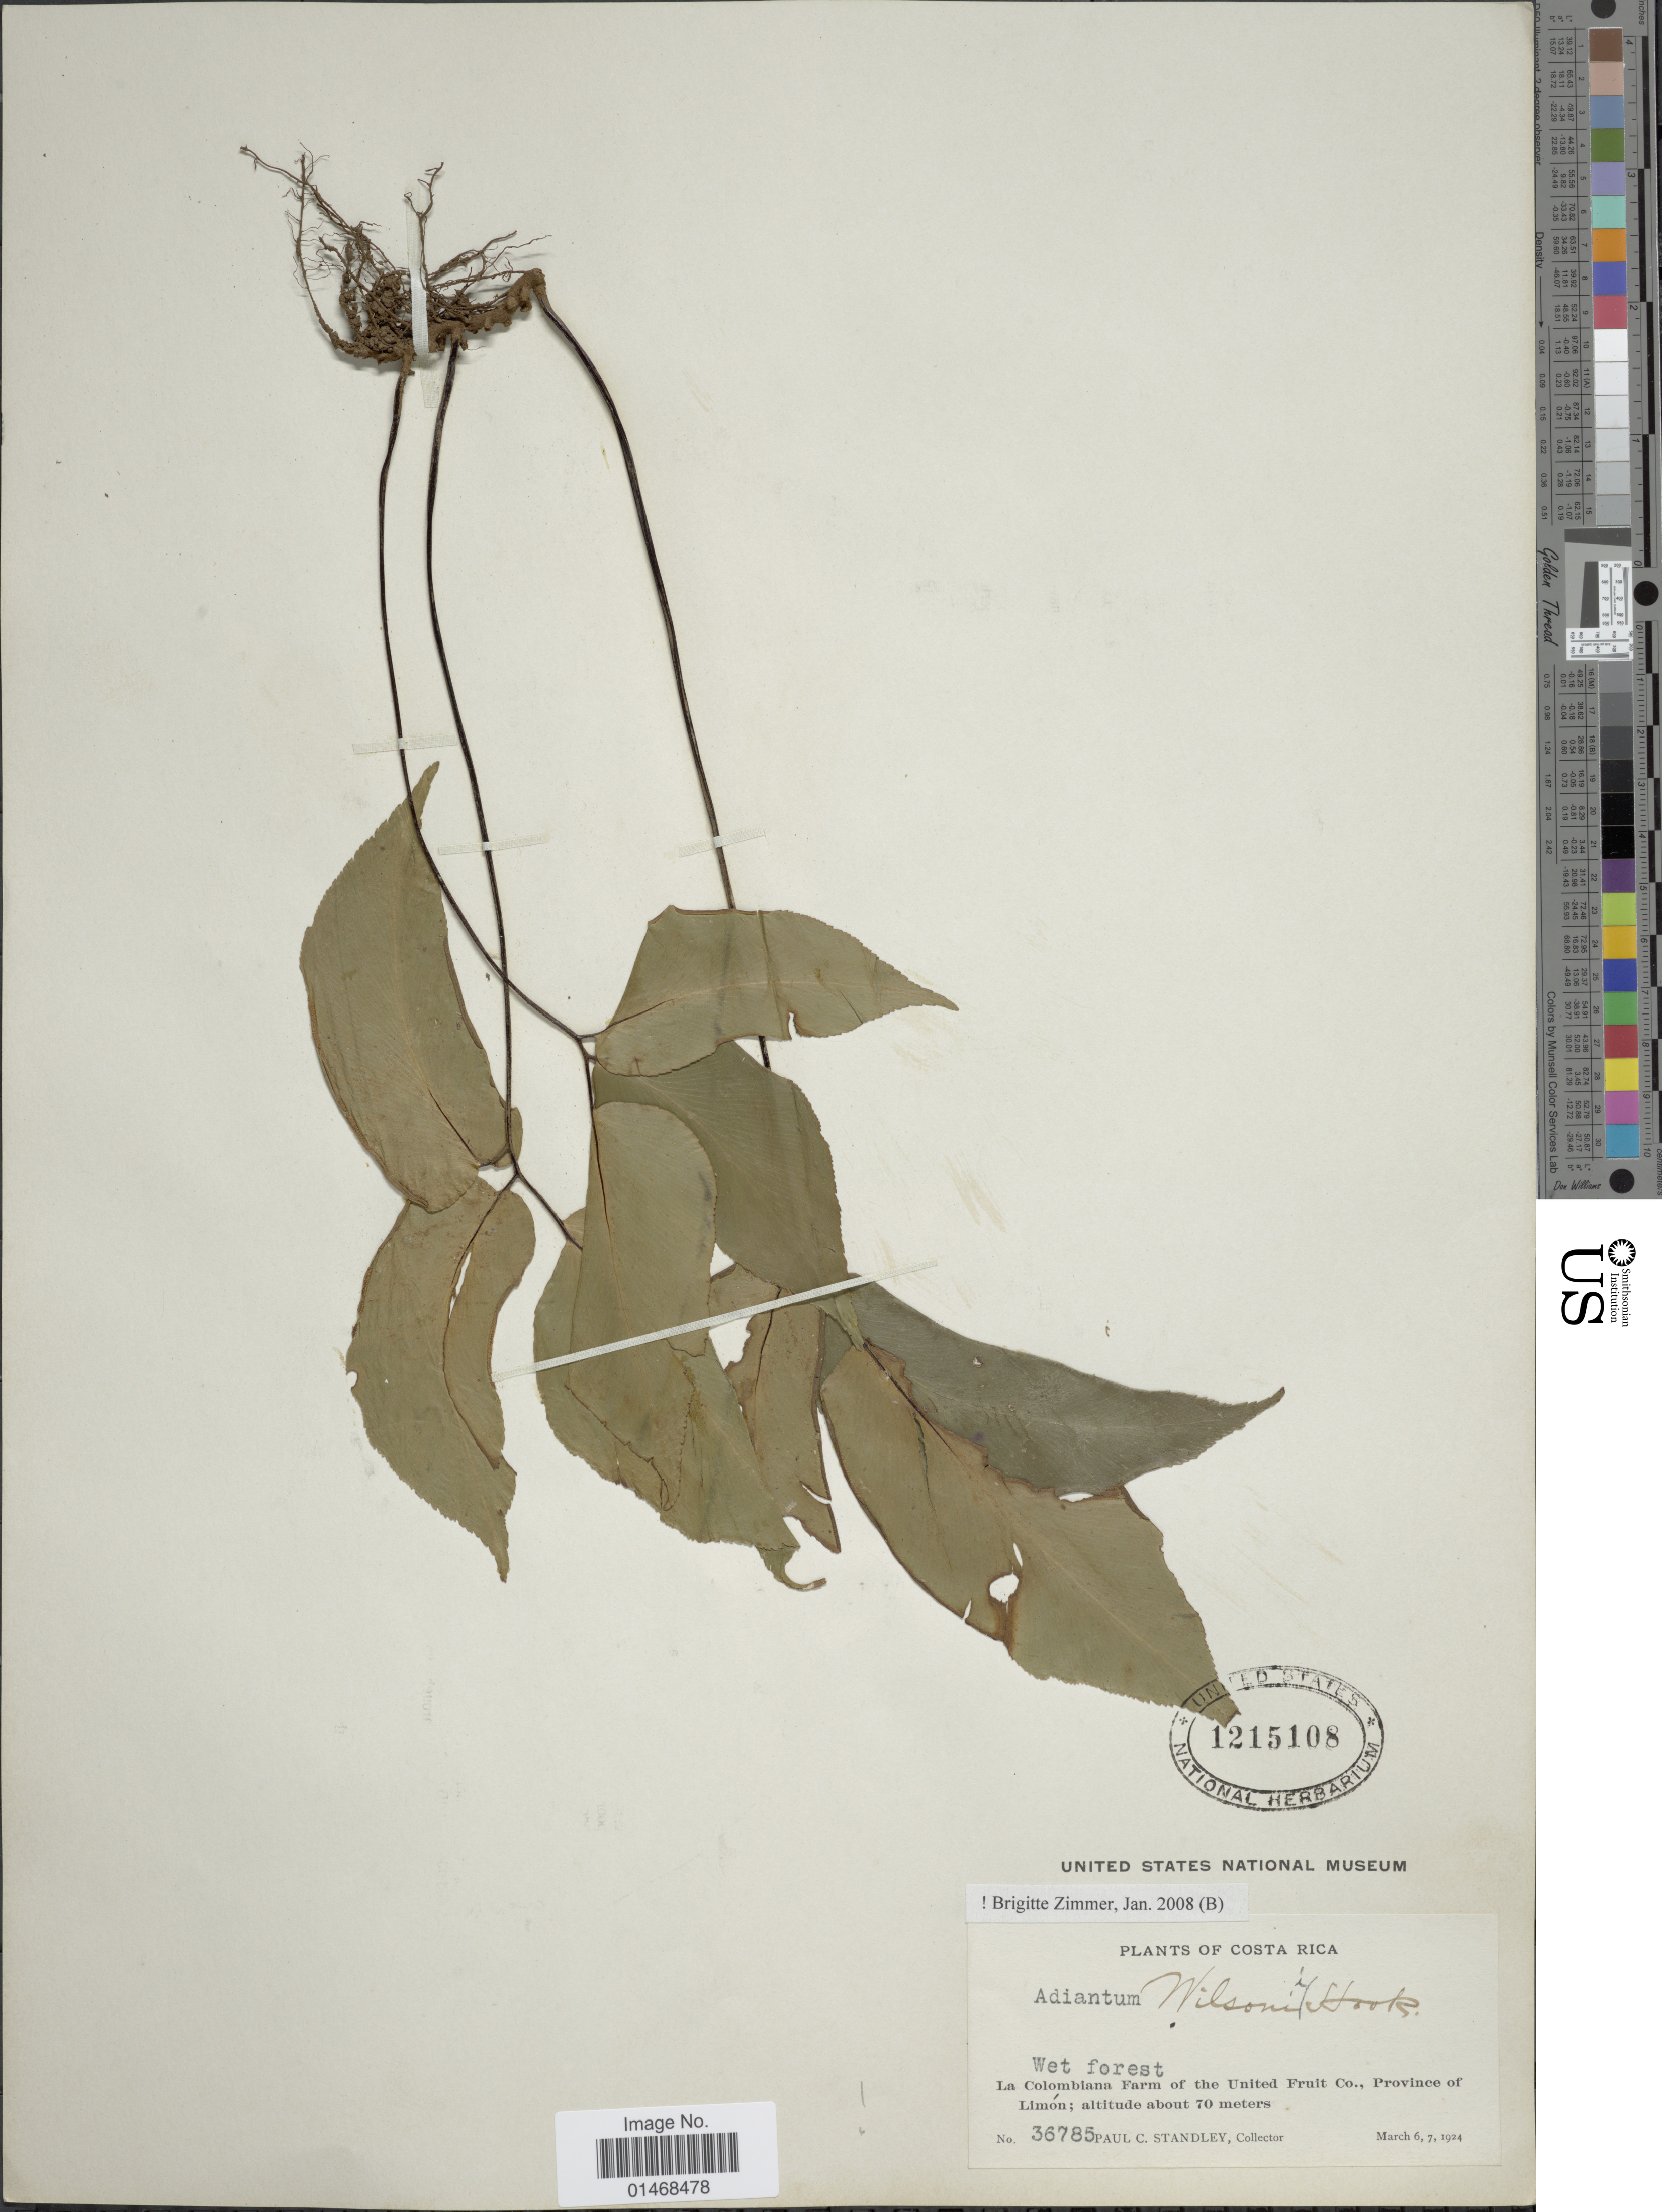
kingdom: Plantae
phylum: Tracheophyta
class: Polypodiopsida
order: Polypodiales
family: Pteridaceae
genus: Adiantum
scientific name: Adiantum wilsonii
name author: Hook.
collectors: P. C. Standley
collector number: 36785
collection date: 1924-03-06/1924-03-07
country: Costa Rica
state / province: Limón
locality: La Colombiana Farm of the United Fruit Co.,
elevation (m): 70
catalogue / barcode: US 1215108